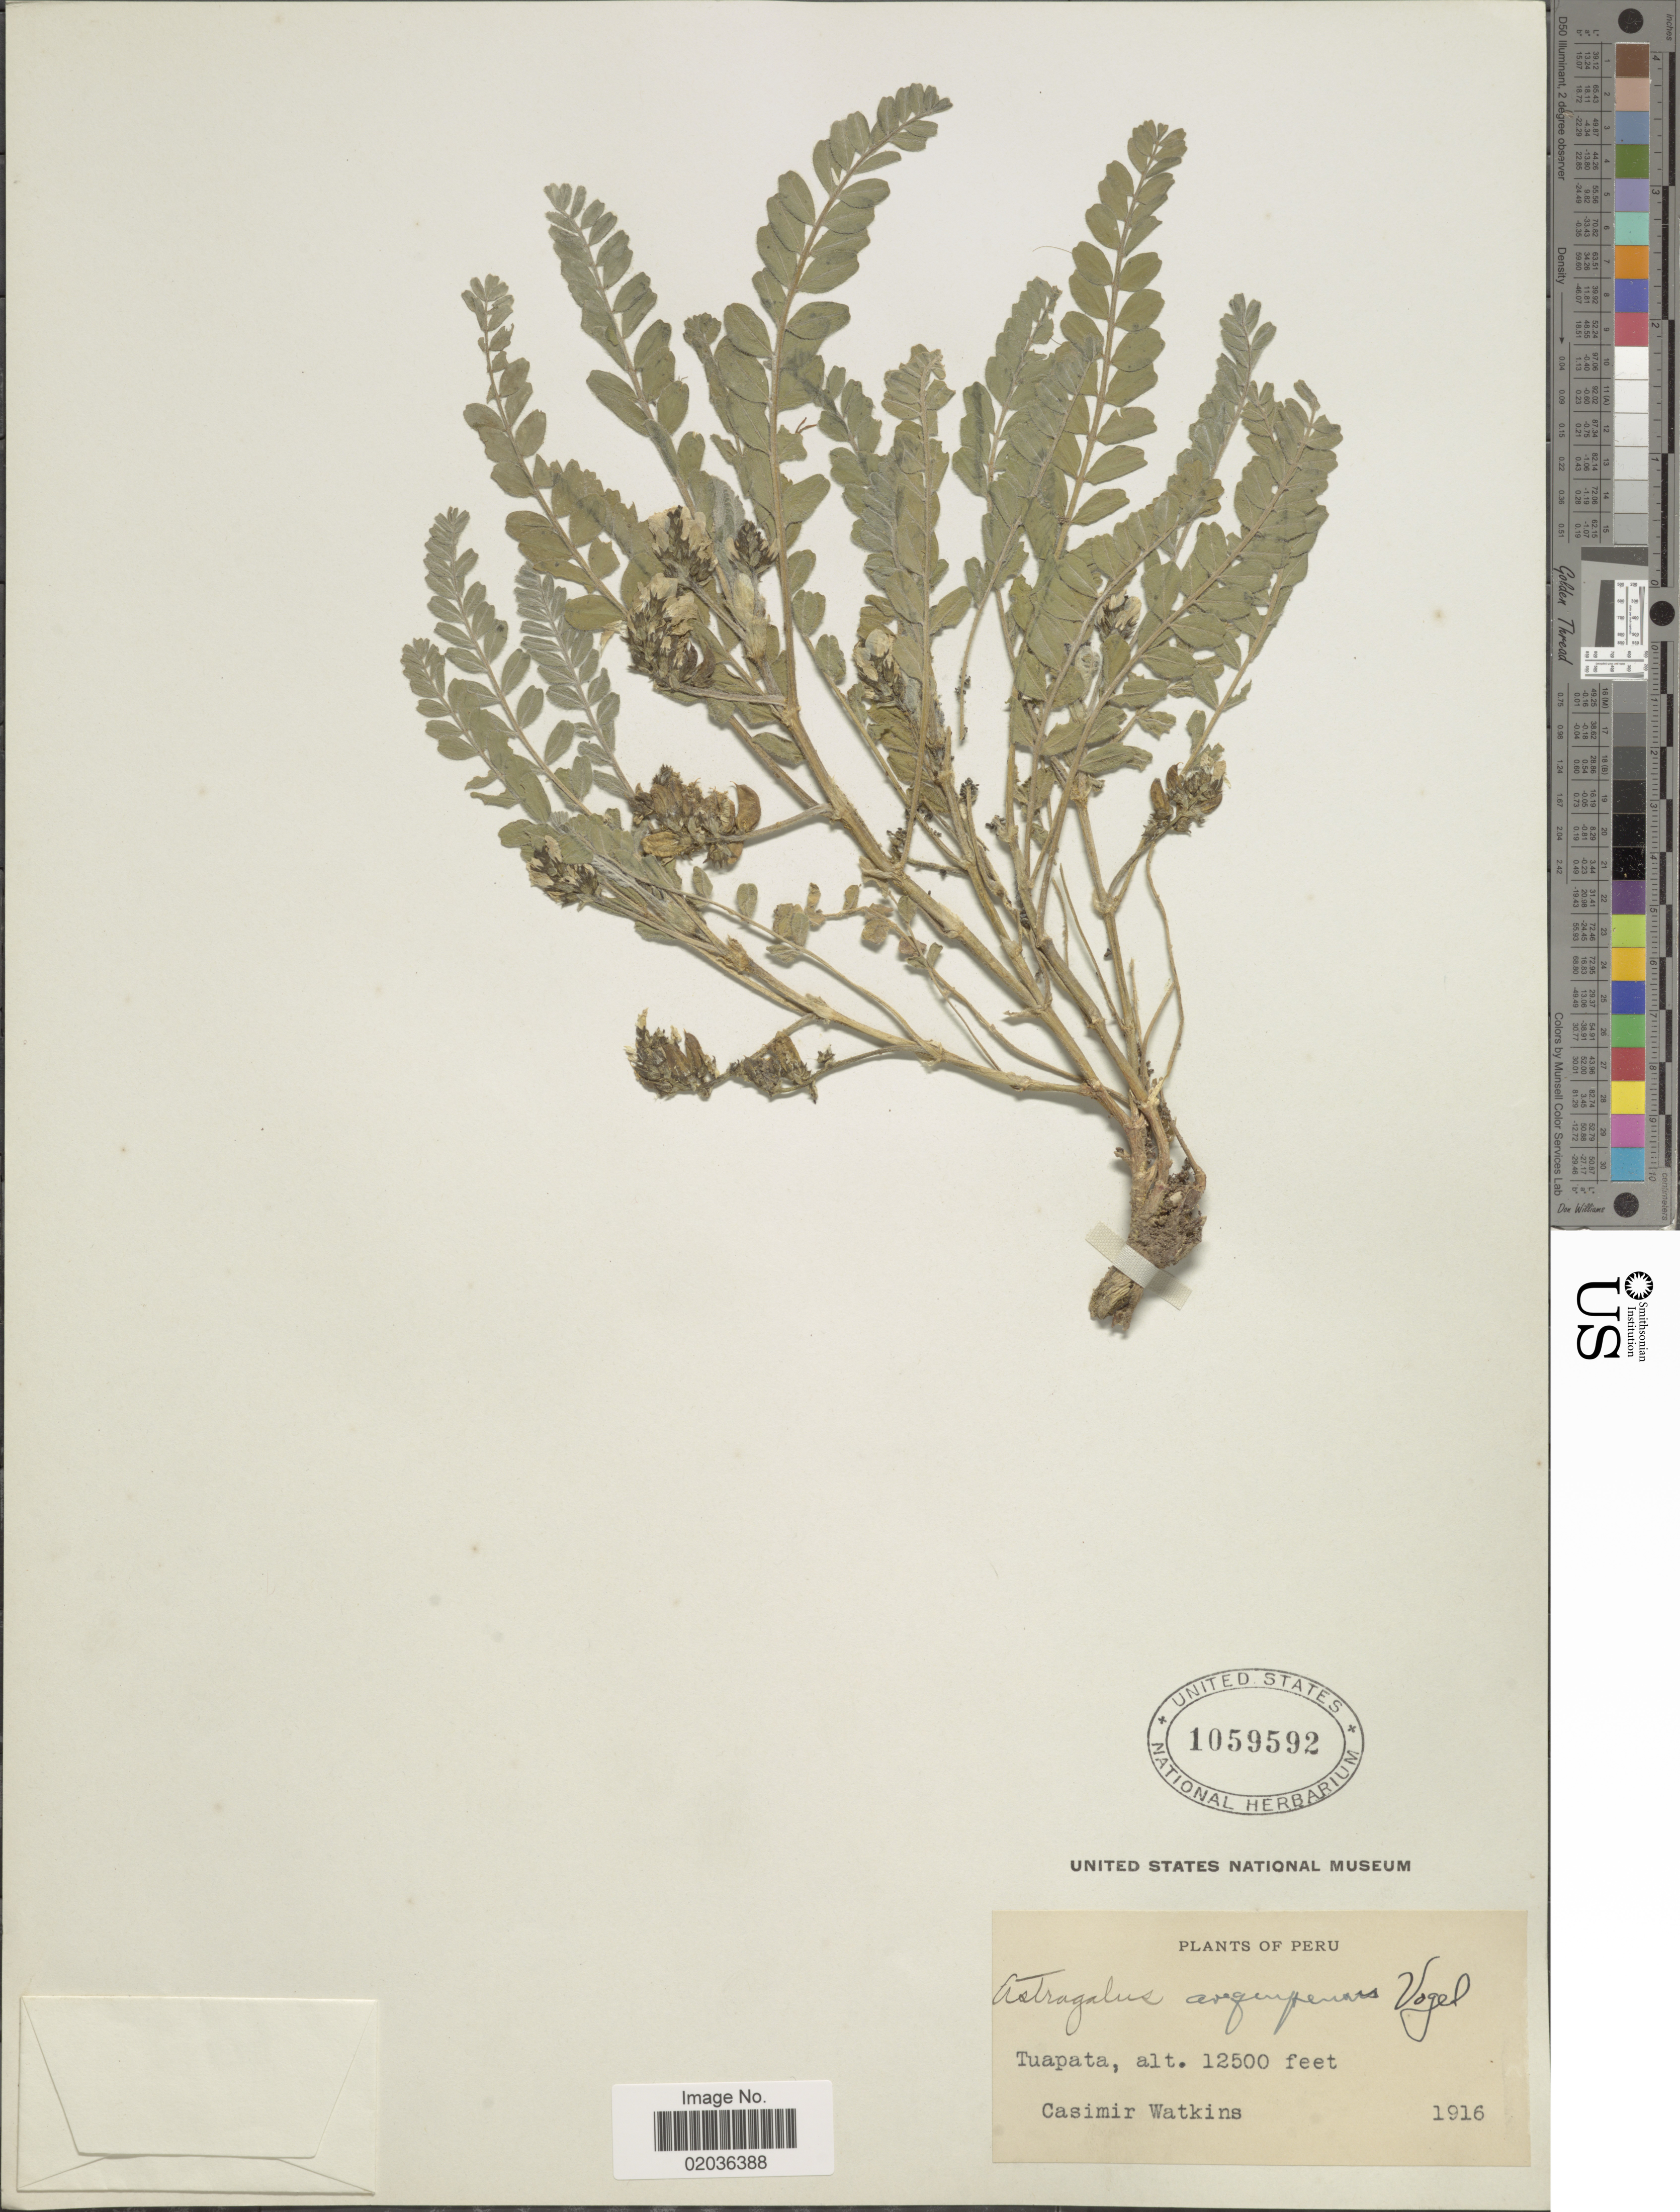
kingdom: Plantae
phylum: Tracheophyta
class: Magnoliopsida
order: Fabales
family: Fabaceae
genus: Astragalus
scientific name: Astragalus arequipensis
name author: Vogel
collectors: C. Watkins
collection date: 1916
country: Peru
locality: Tuapata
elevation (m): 3810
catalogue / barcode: US 1059592